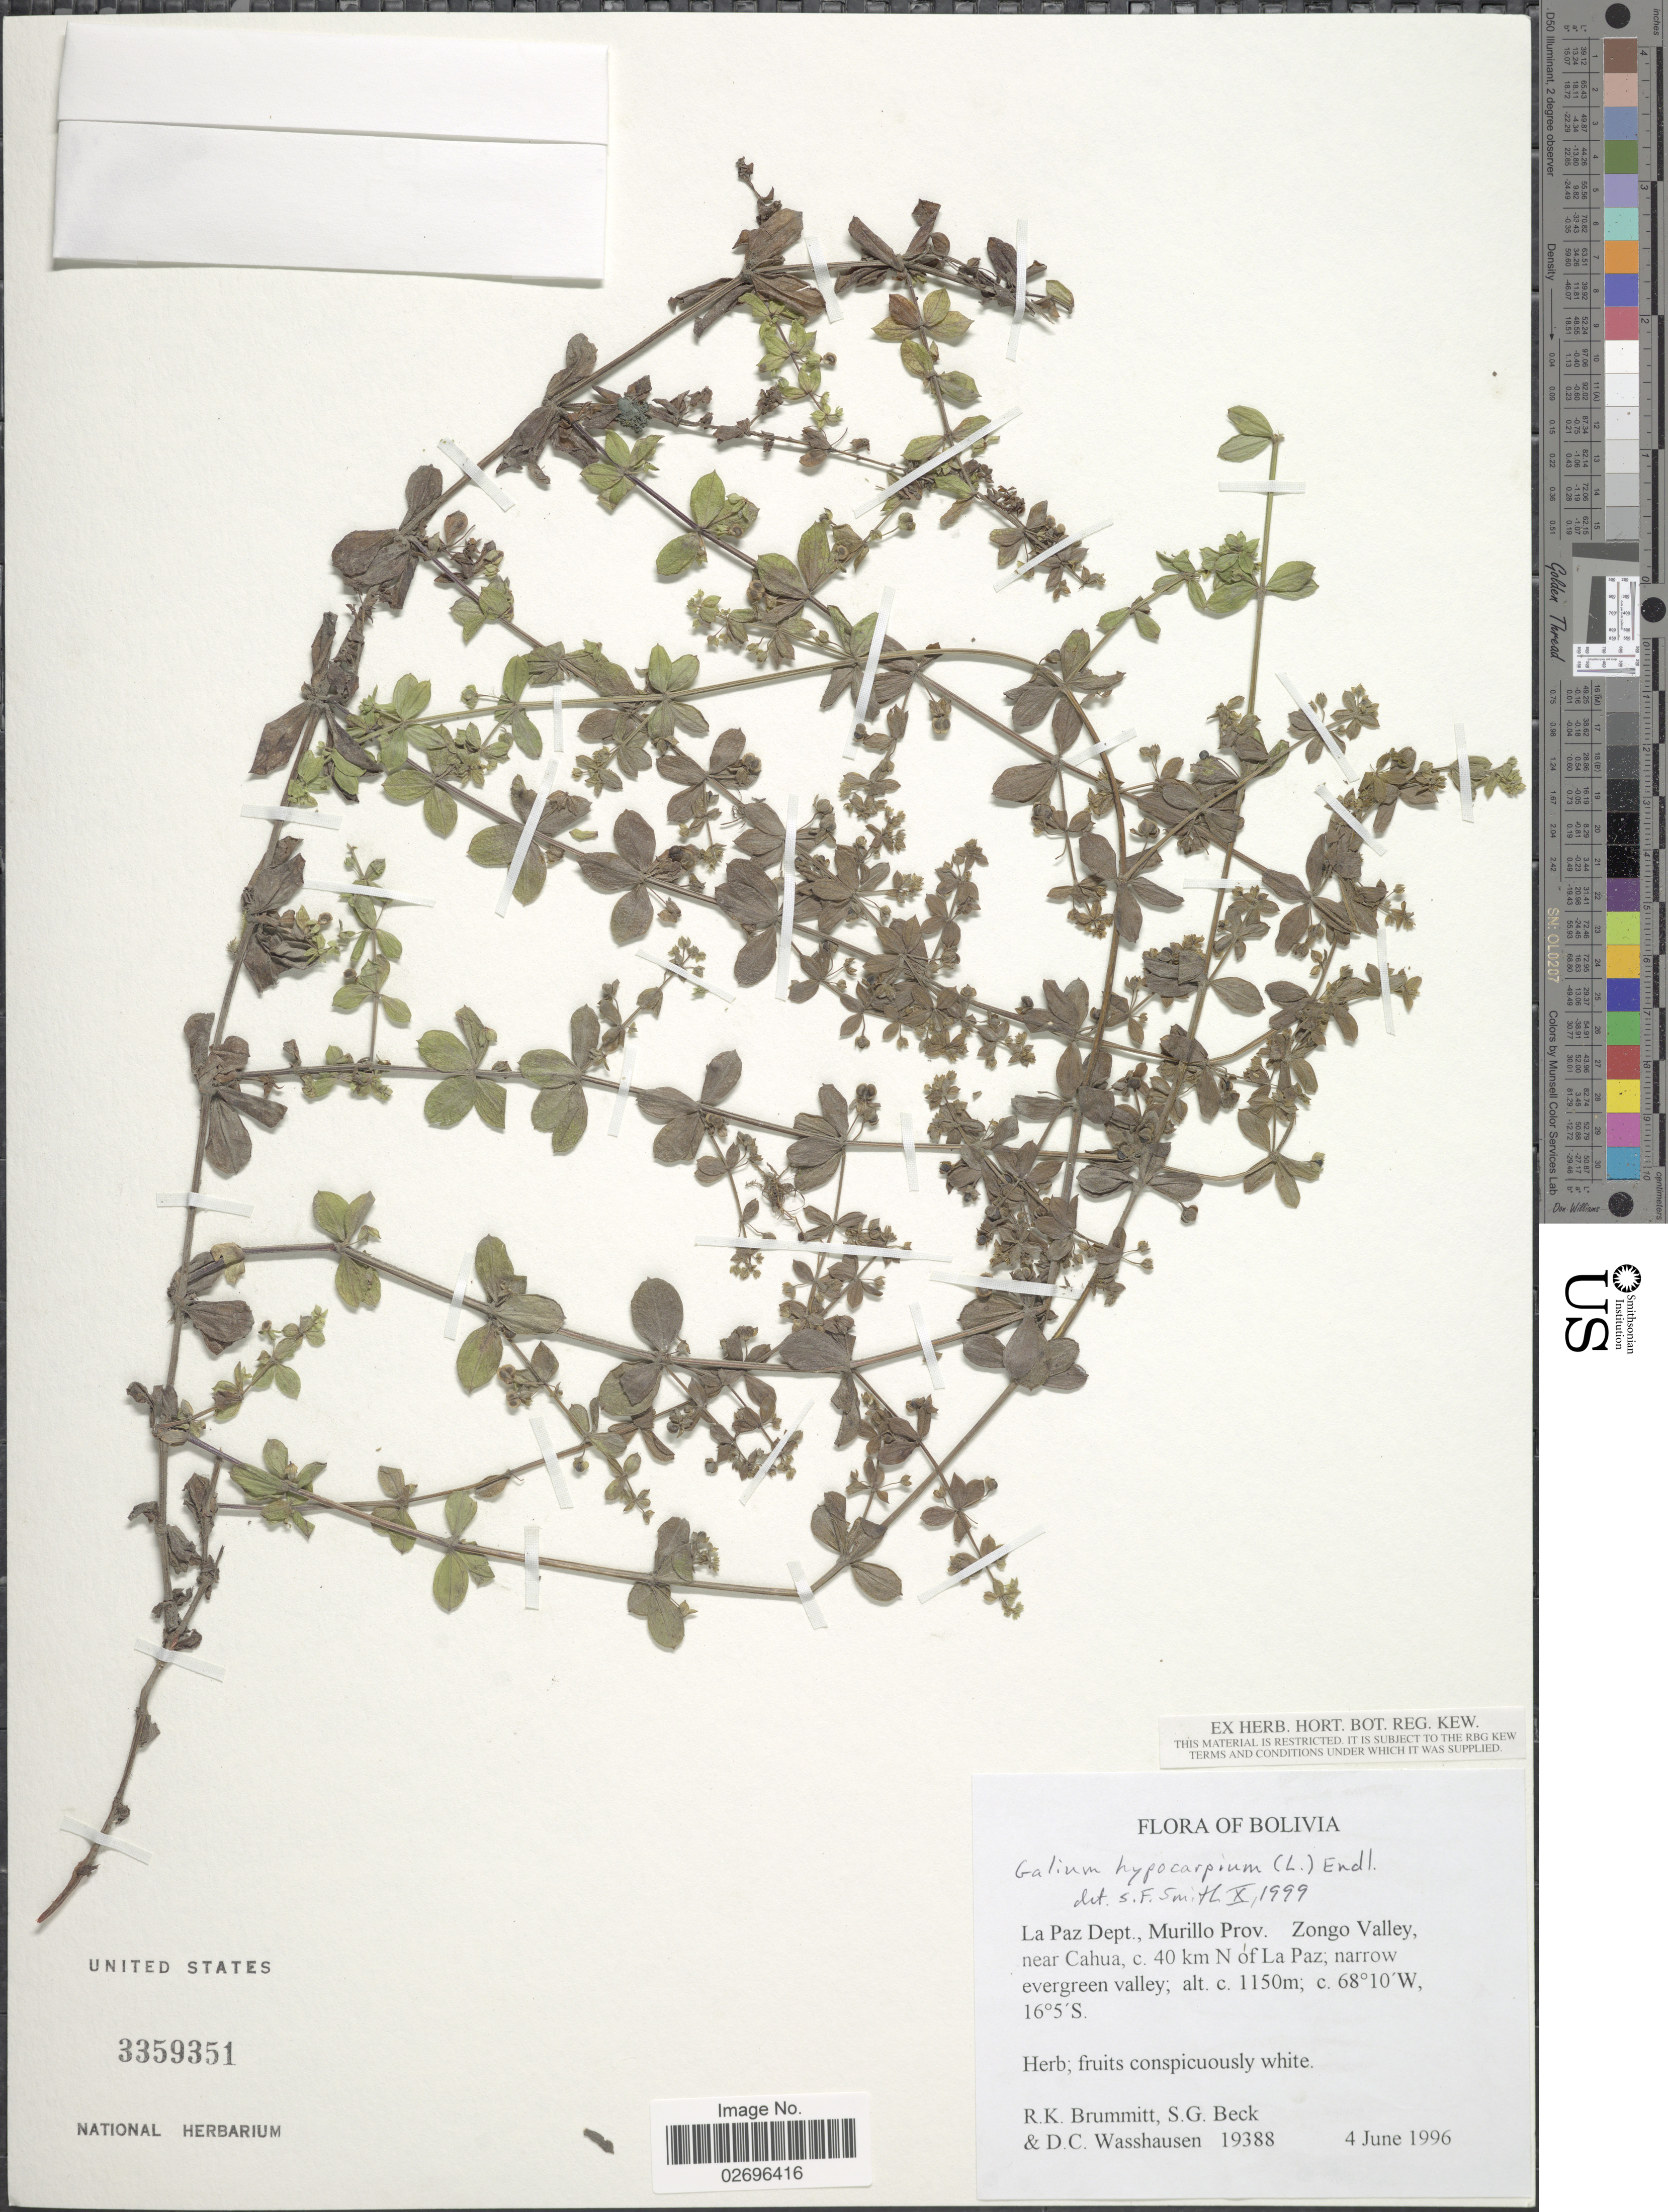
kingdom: Plantae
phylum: Tracheophyta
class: Magnoliopsida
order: Gentianales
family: Rubiaceae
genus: Galium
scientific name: Galium hypocarpium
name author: (L.) Endl. ex Griseb.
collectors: R. K. Brummitt, S. G. Beck & D. C. Wasshausen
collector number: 19388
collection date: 1996-06-04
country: Bolivia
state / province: La Paz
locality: Murillo Prov., Zongo Valley, near Cahua, ca. 40 km N of La Paz; narrow evergreen valley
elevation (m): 1150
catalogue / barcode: US 3359351